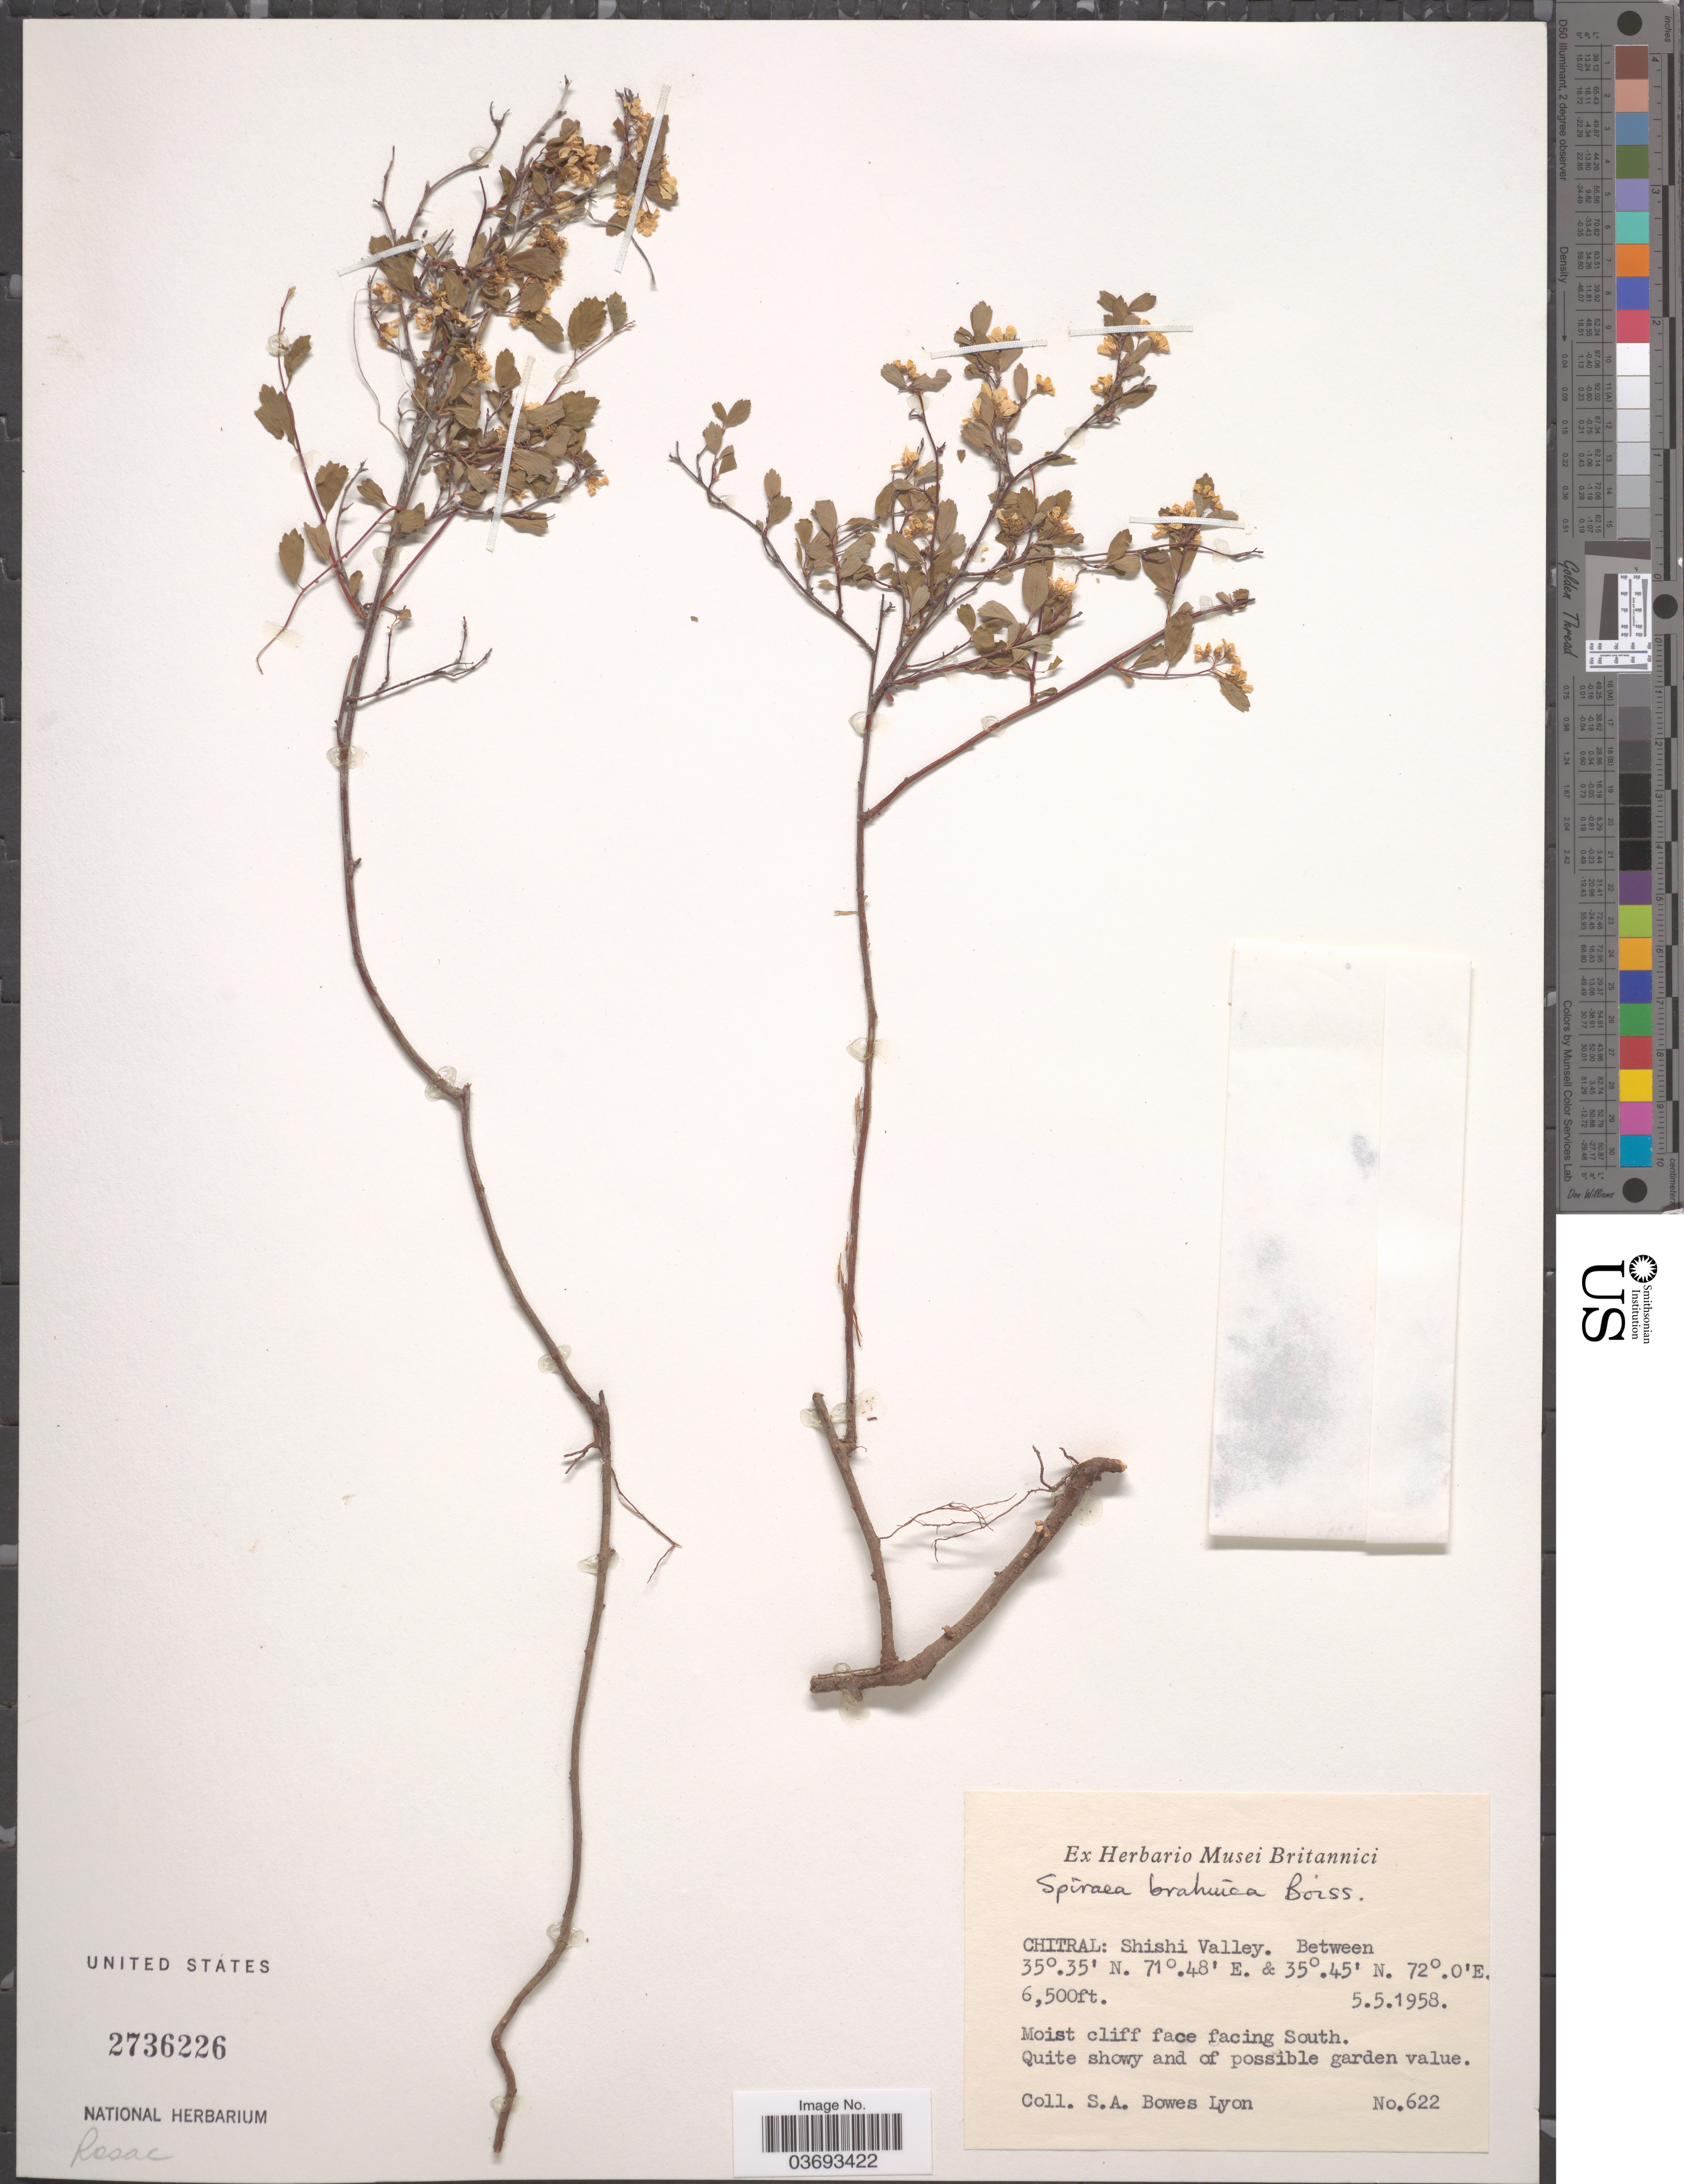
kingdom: Plantae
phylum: Tracheophyta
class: Magnoliopsida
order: Rosales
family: Rosaceae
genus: Spiraea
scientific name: Spiraea brahuica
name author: Boiss.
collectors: S. Bowes Lyon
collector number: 622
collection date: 1958-05-05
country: Pakistan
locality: Chitral: Shishi Valley.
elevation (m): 1981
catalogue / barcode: US 2736226